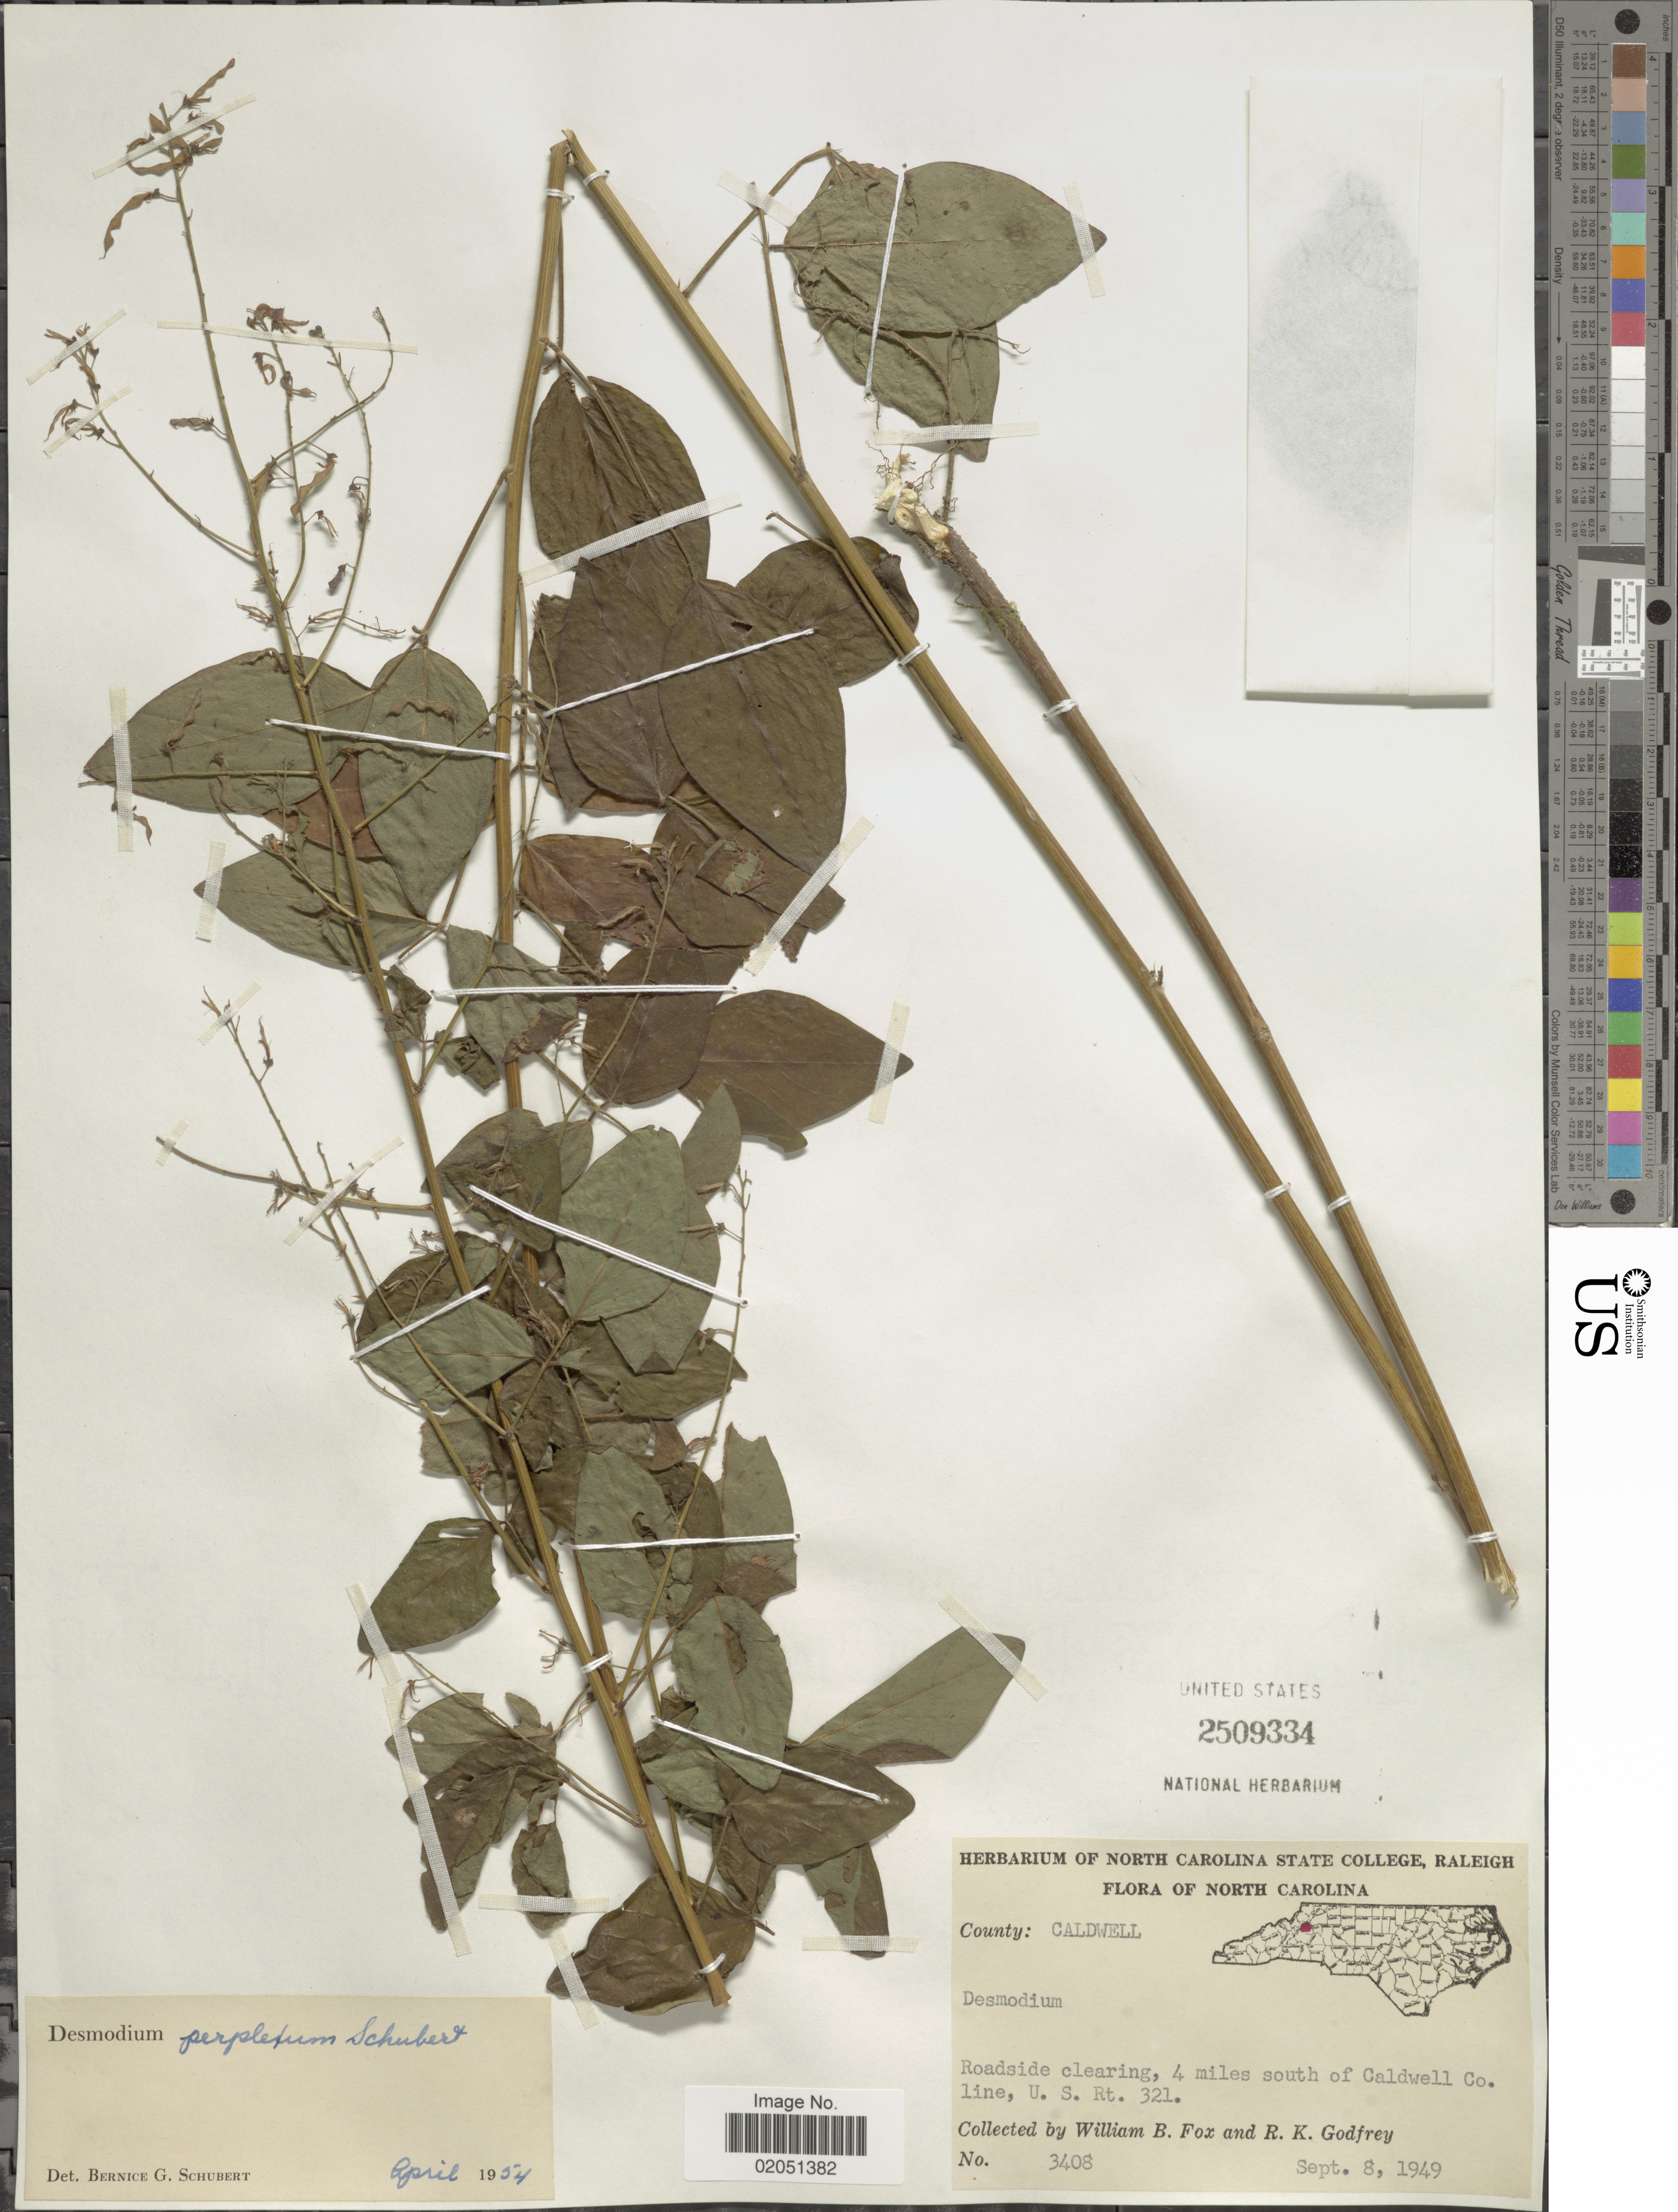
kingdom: Plantae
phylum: Tracheophyta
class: Magnoliopsida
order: Fabales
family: Fabaceae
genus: Desmodium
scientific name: Desmodium perplexum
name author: B.G. Schub.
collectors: W. B. Fox & R. K. Godfrey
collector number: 3408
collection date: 1949-09-08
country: United States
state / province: North Carolina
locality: County: Caldwell, roadside clearing, 4 miles south of Caldwell Co. line, U.S. Rt. 321.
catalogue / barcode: US 2509334